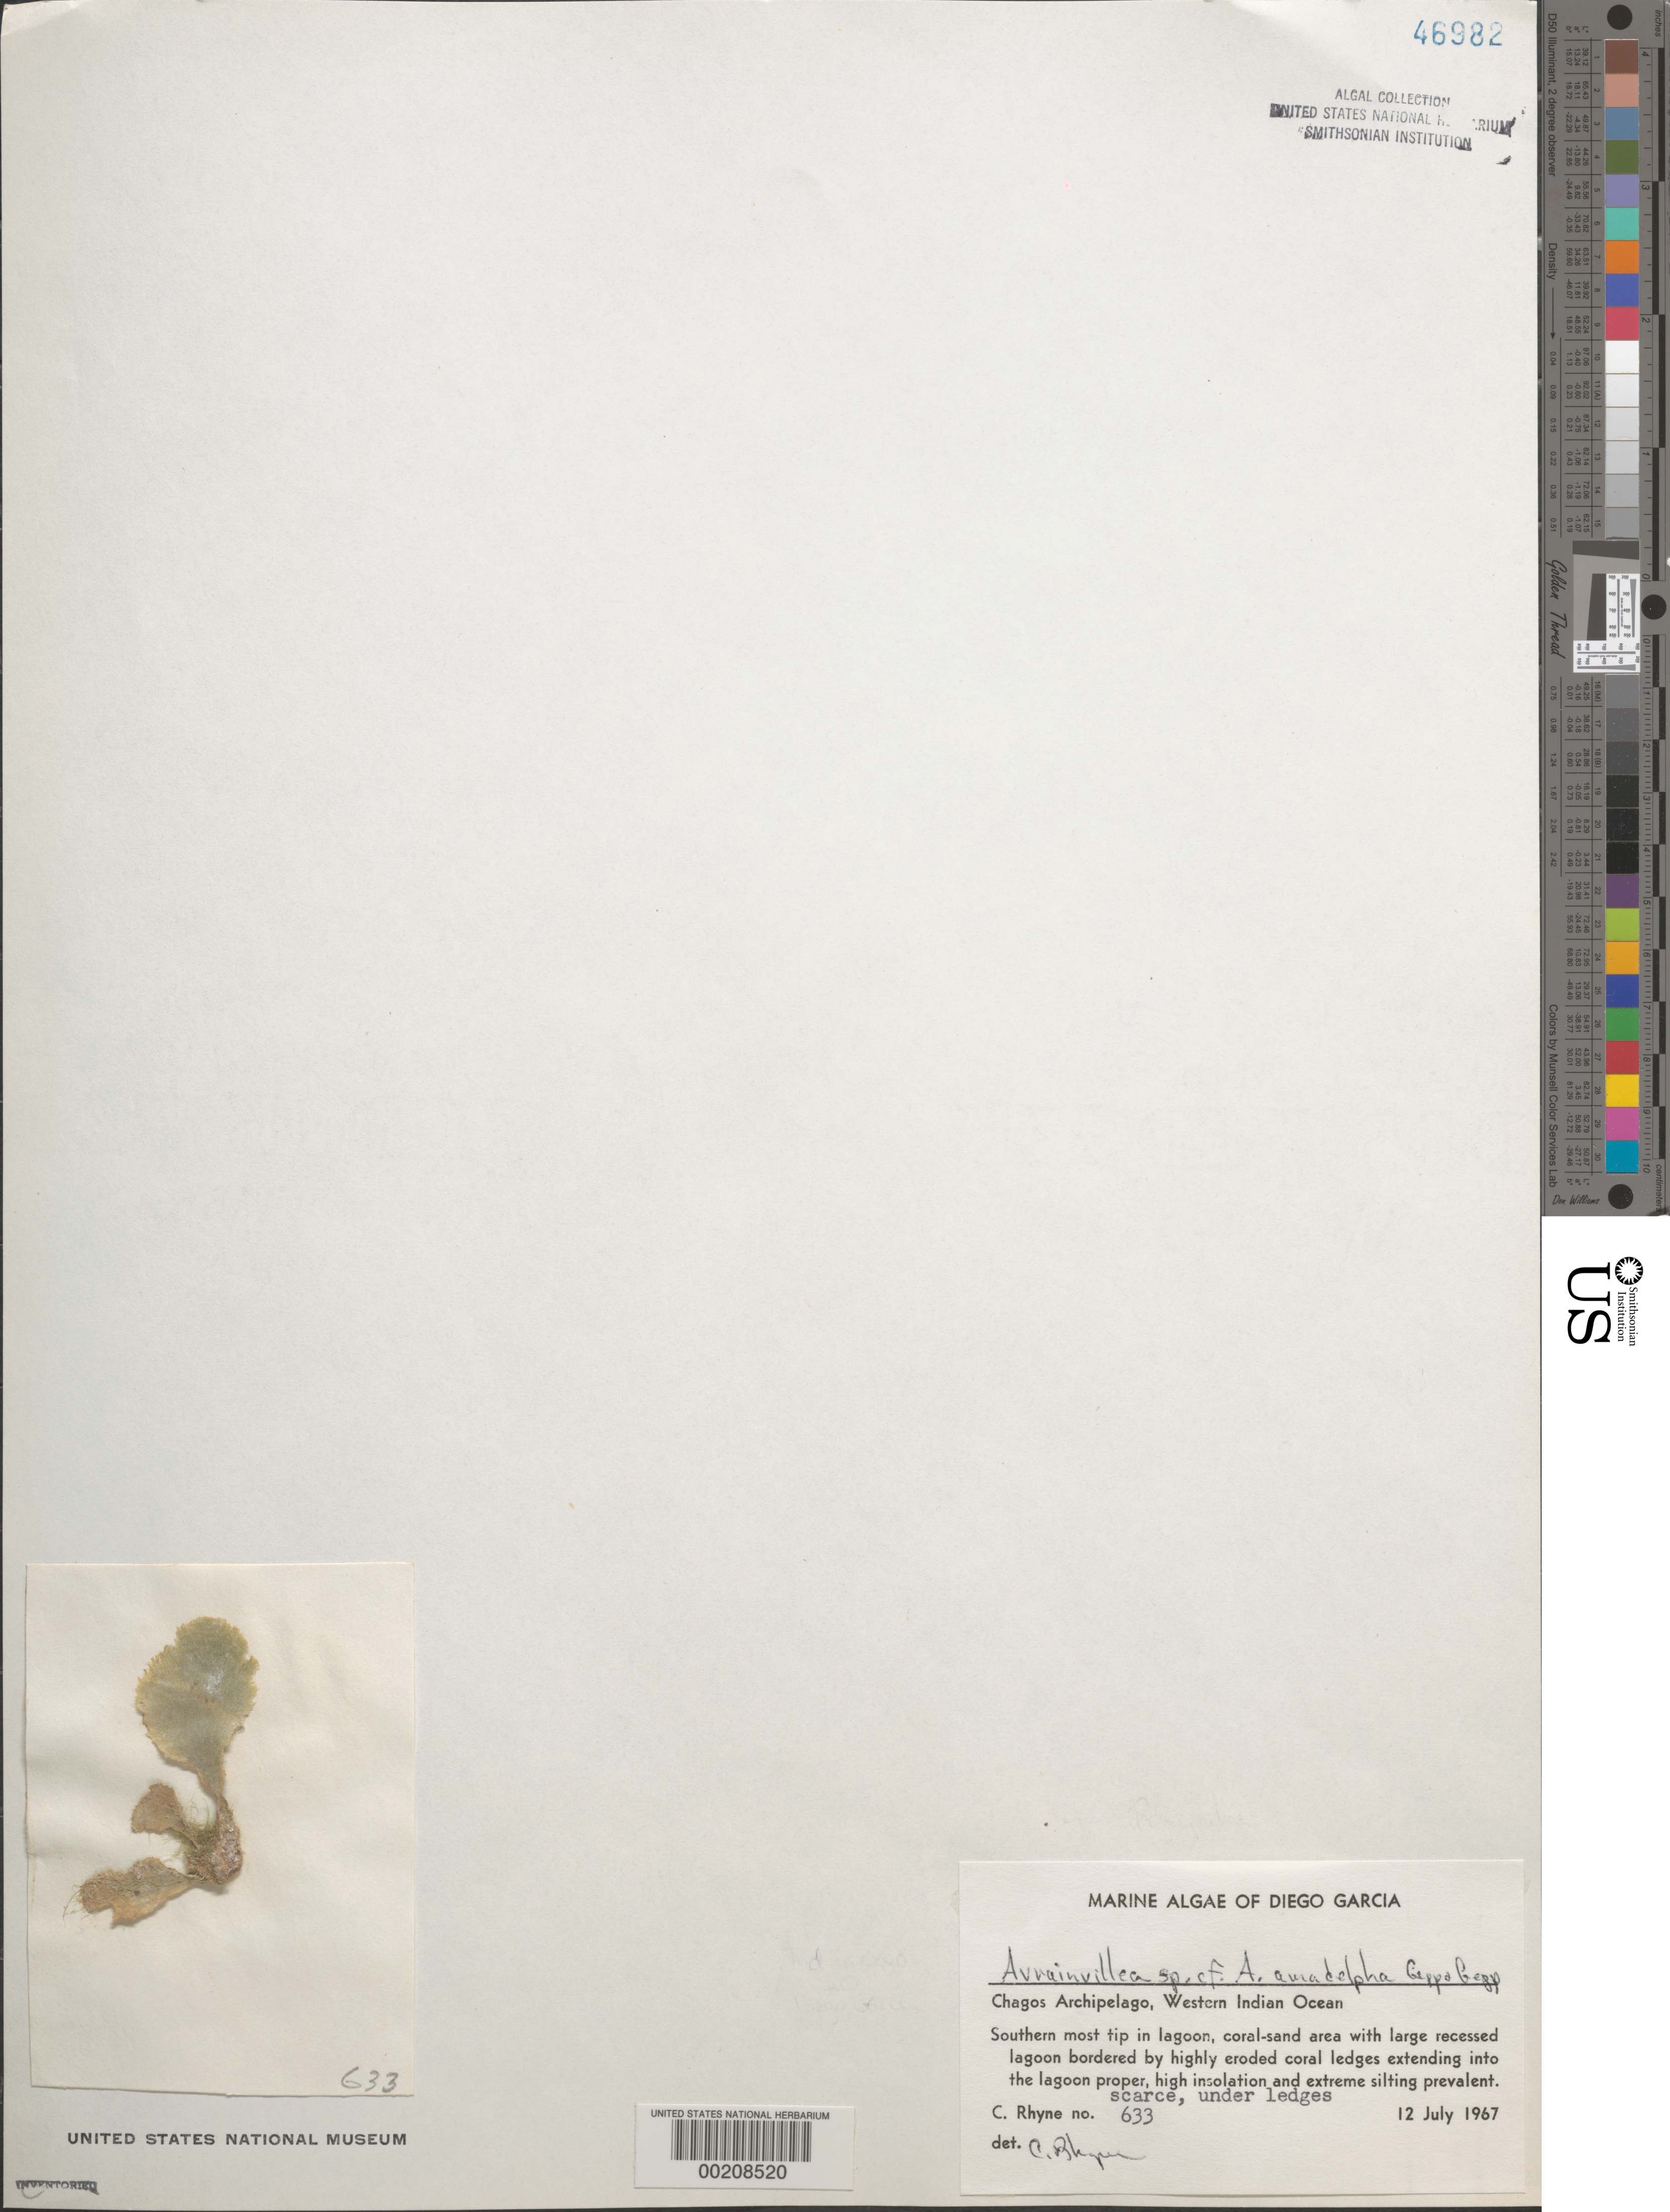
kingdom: Plantae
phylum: Chlorophyta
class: Ulvophyceae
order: Bryopsidales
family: Dichotomosiphonaceae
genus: Avrainvillea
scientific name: Avrainvillea amadelpha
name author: (Mont.) A. Gepp & E. Gepp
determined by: Rhyne, C. F.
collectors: C. Rhyne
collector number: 633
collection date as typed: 12 Jul 1967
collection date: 1967-07-12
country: British Indian Ocean Territory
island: Diego Garcia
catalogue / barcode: US 46982